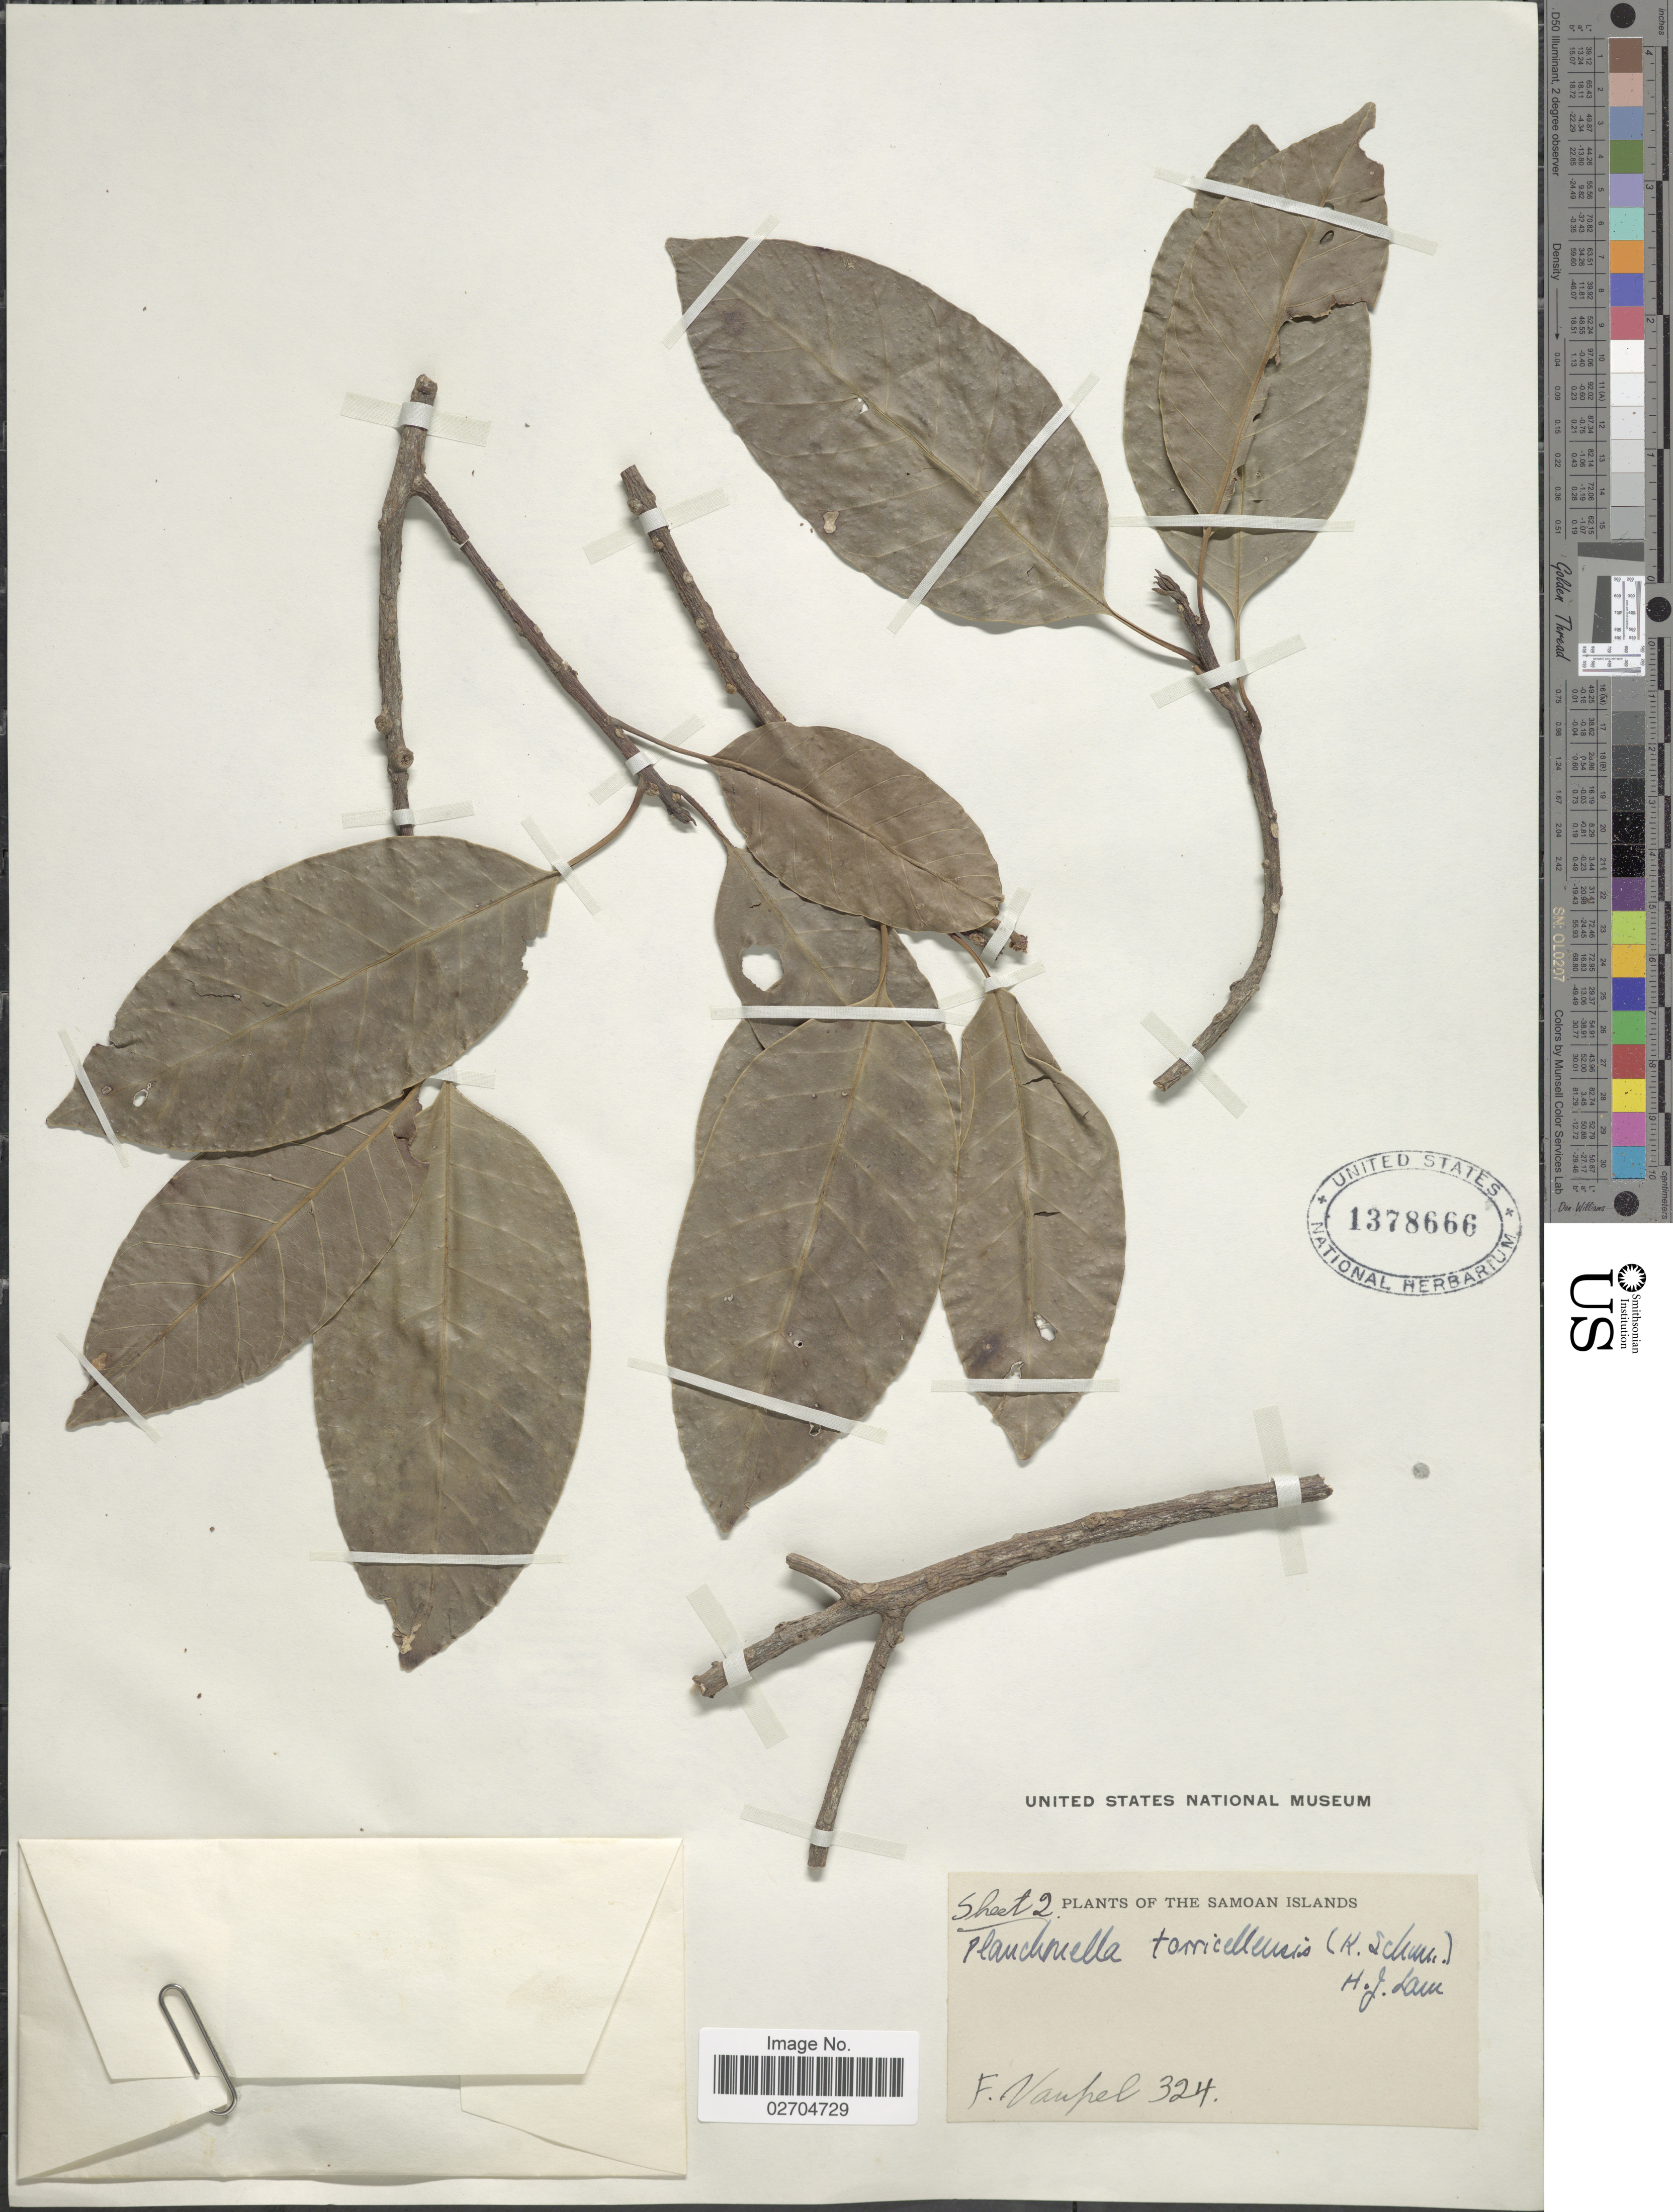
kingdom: Plantae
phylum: Tracheophyta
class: Magnoliopsida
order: Ericales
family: Sapotaceae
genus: Planchonella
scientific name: Planchonella torricellensis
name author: (K. Schum.) H.J. Lam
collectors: F. Vaupel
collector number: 324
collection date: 1905-07-01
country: Samoa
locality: The Samoan Islands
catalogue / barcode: US 1378666